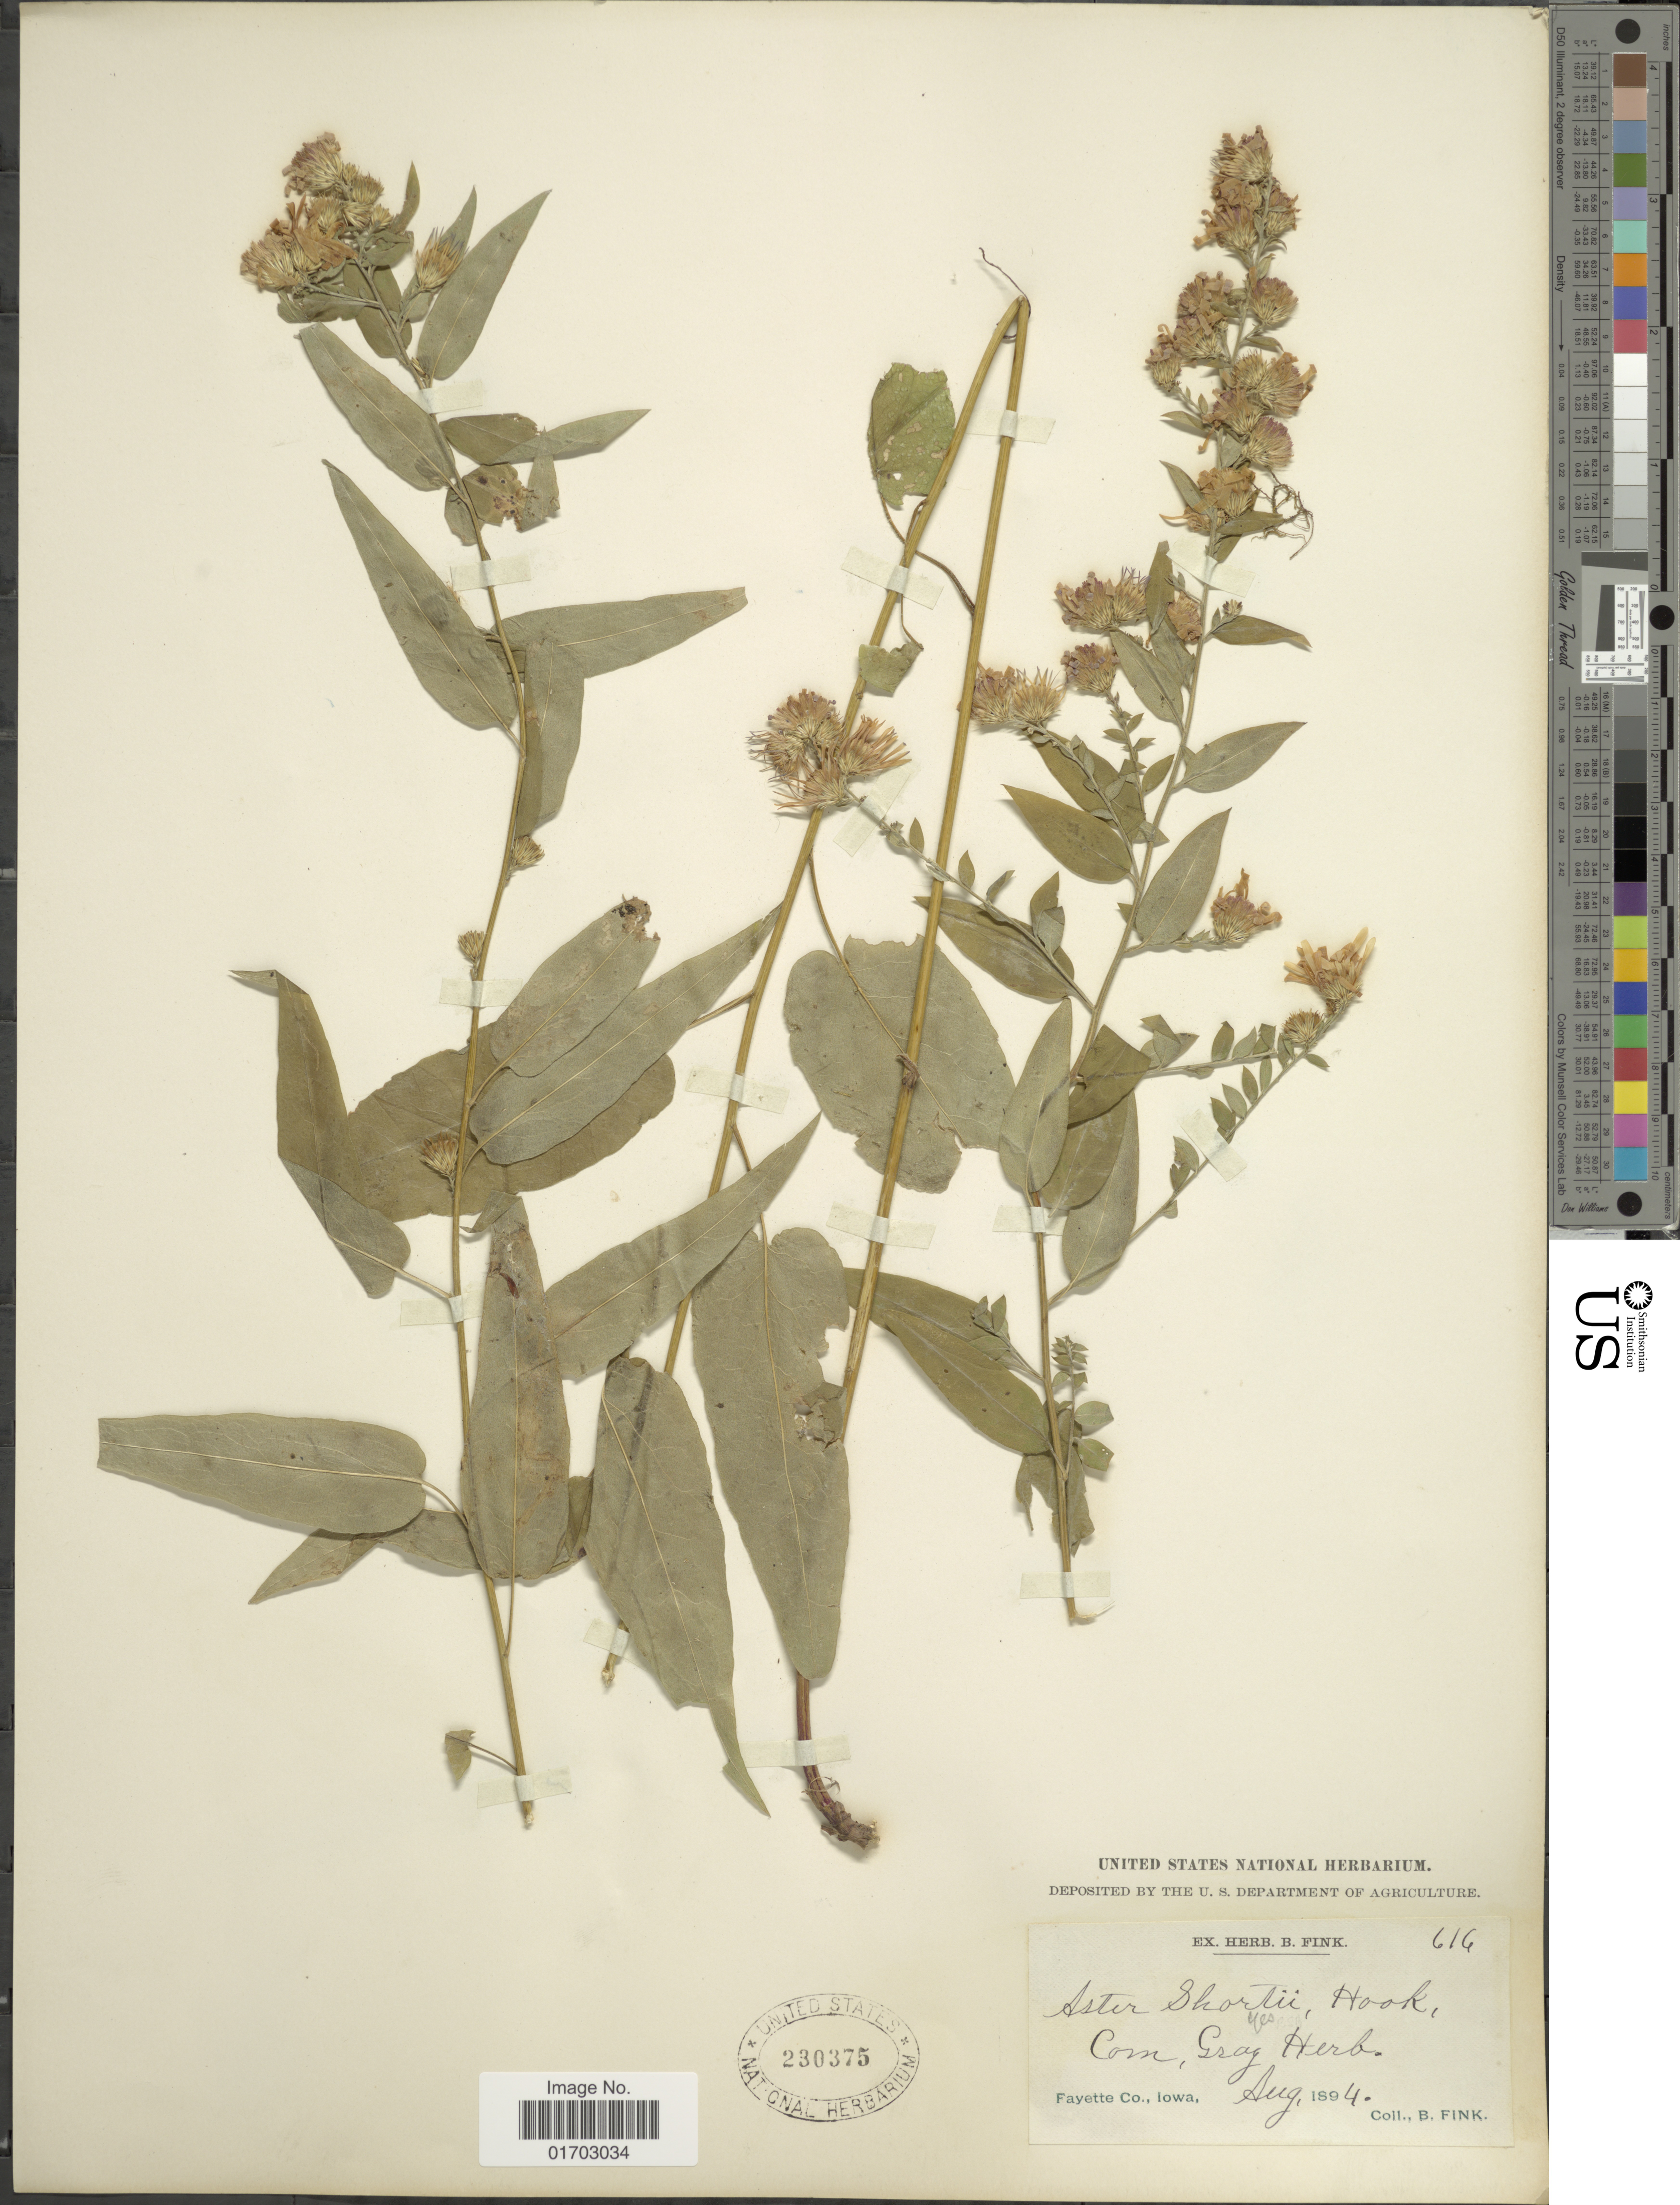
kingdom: Plantae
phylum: Tracheophyta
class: Magnoliopsida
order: Asterales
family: Asteraceae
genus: Symphyotrichum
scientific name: Symphyotrichum shortii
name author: (Lindl.) G.L. Nesom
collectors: B. Fink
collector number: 616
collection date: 1894-08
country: United States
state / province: Iowa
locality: Fayette Co.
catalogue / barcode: US 230375